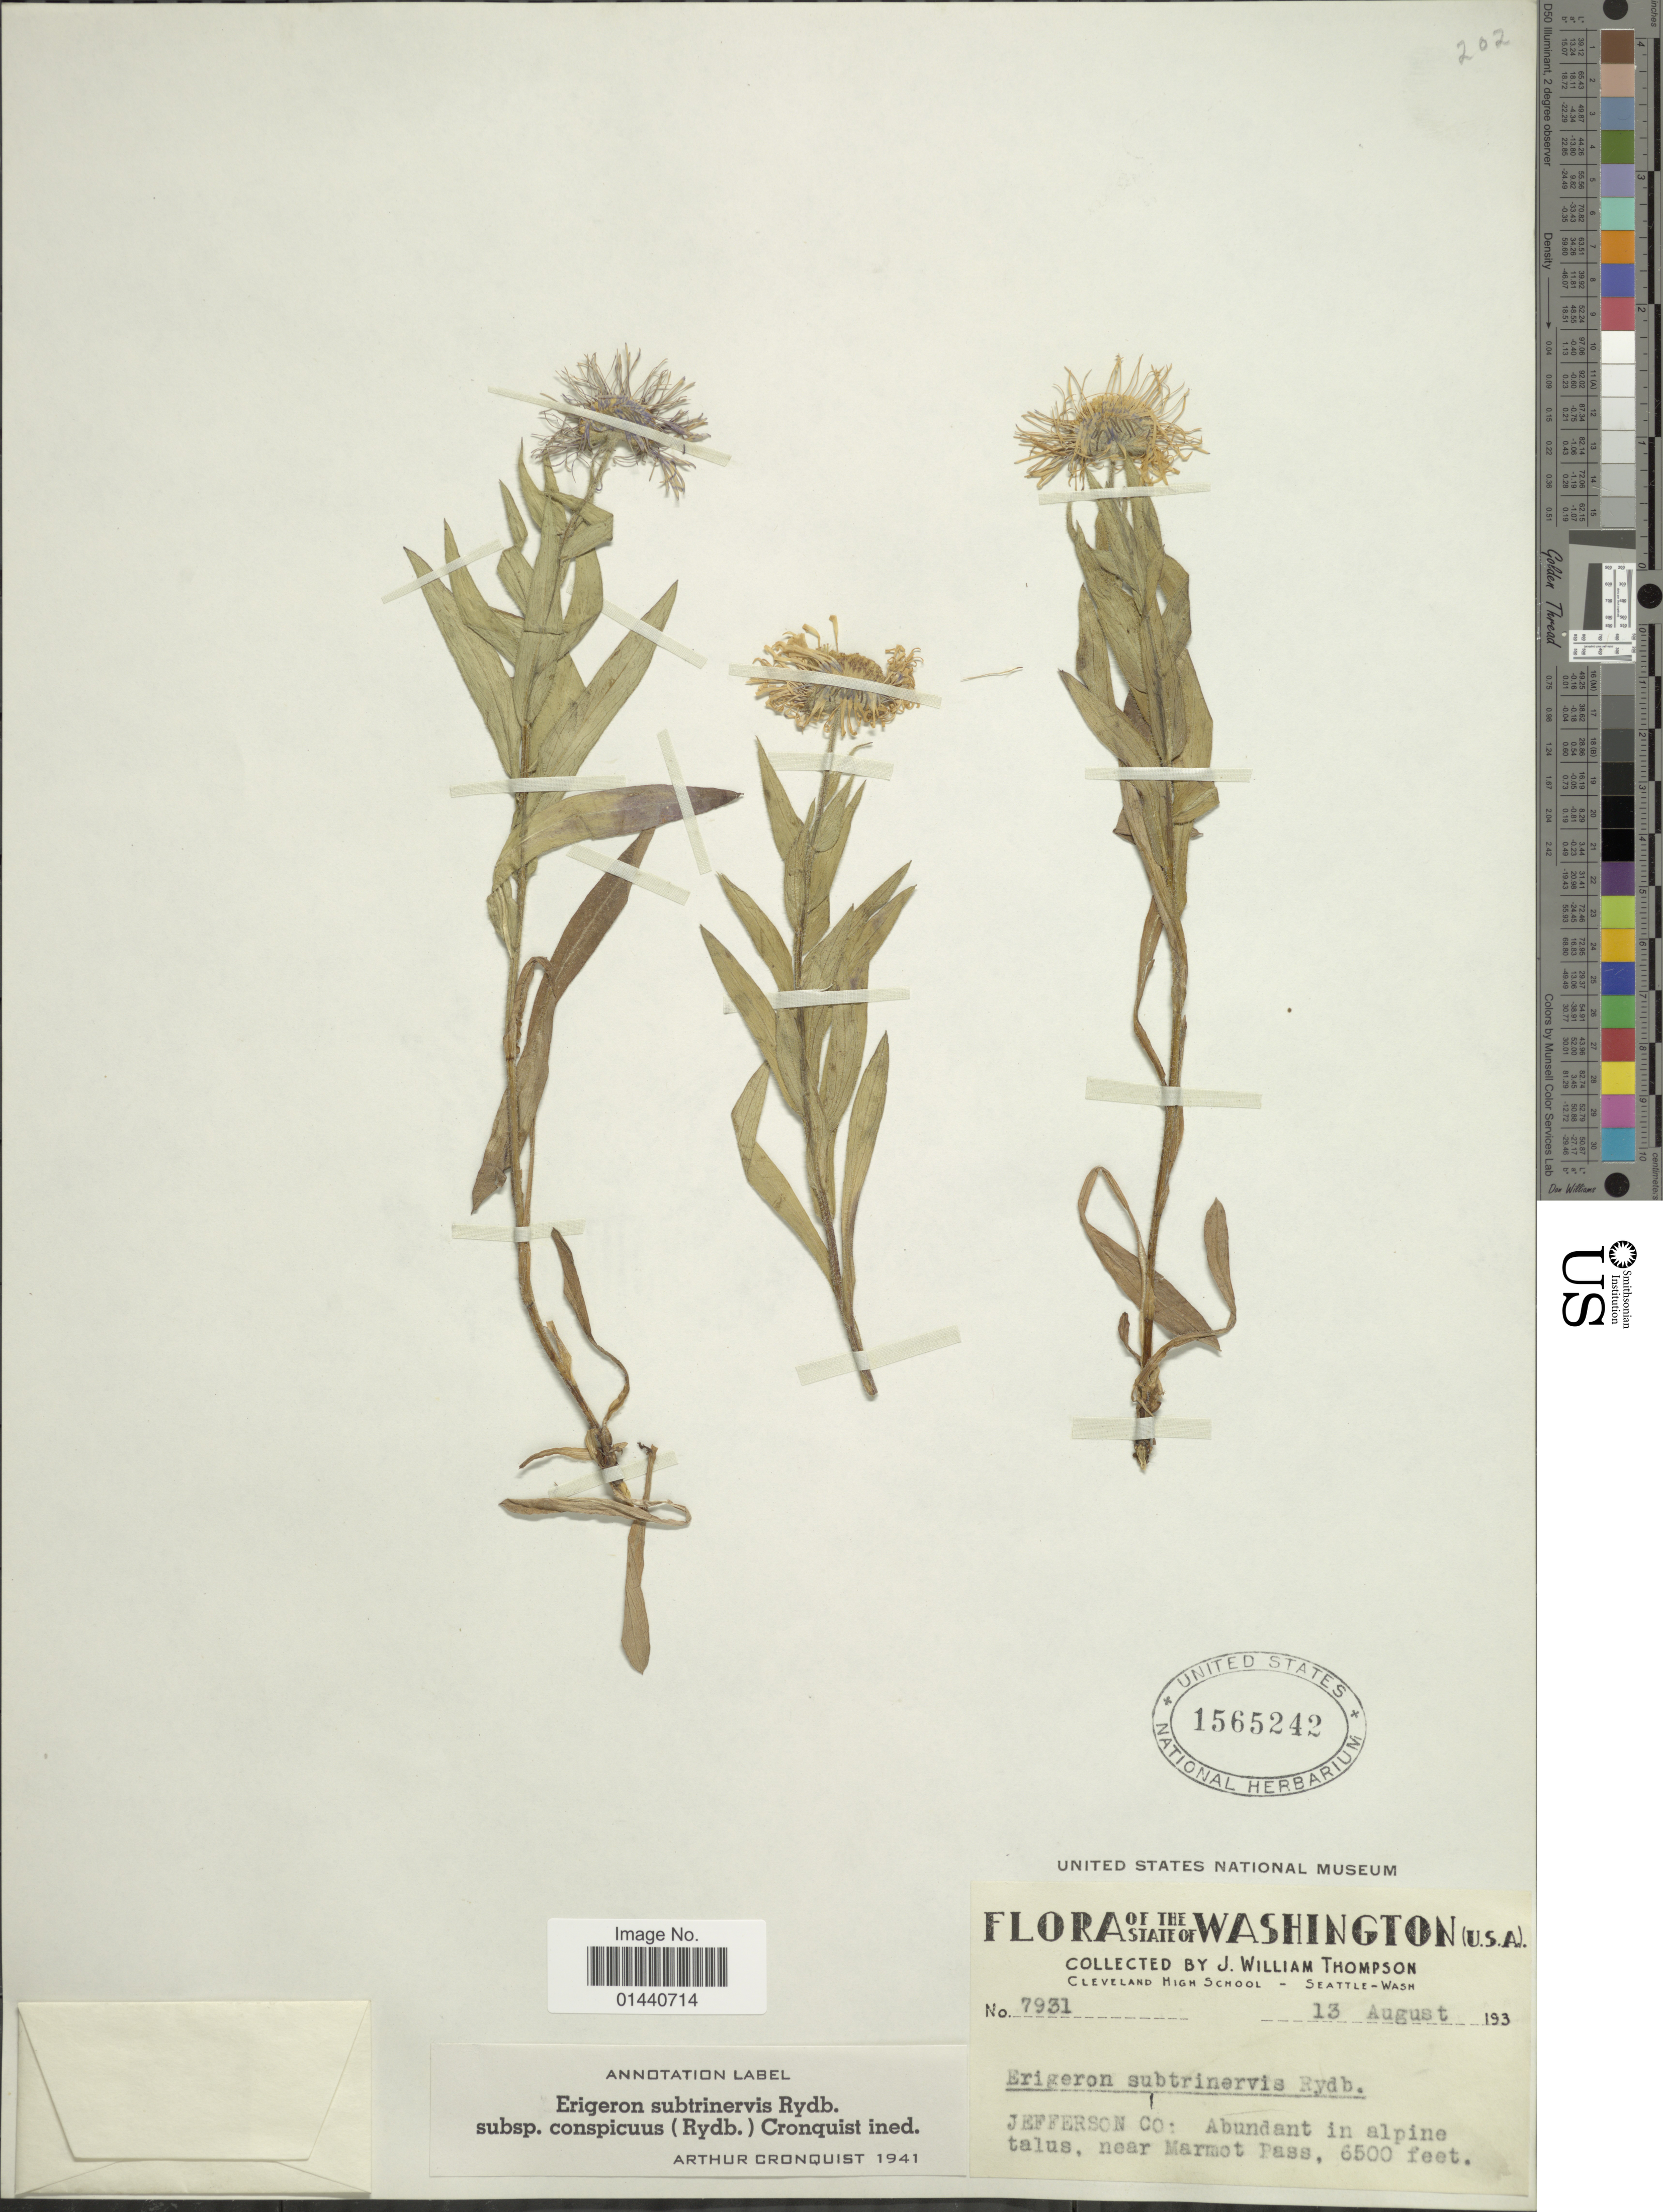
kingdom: Plantae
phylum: Tracheophyta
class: Magnoliopsida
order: Asterales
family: Asteraceae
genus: Erigeron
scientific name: Erigeron subtrinervis var. conspicuus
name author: (Rydb.) Cronq.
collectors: J. W. Thompson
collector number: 7931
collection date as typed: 193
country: United States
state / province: Washington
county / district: Jefferson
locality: U.S.A. Jefferson Co: Abundant in alpine talus, near Marmot Pass.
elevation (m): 1981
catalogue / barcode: US 1565242